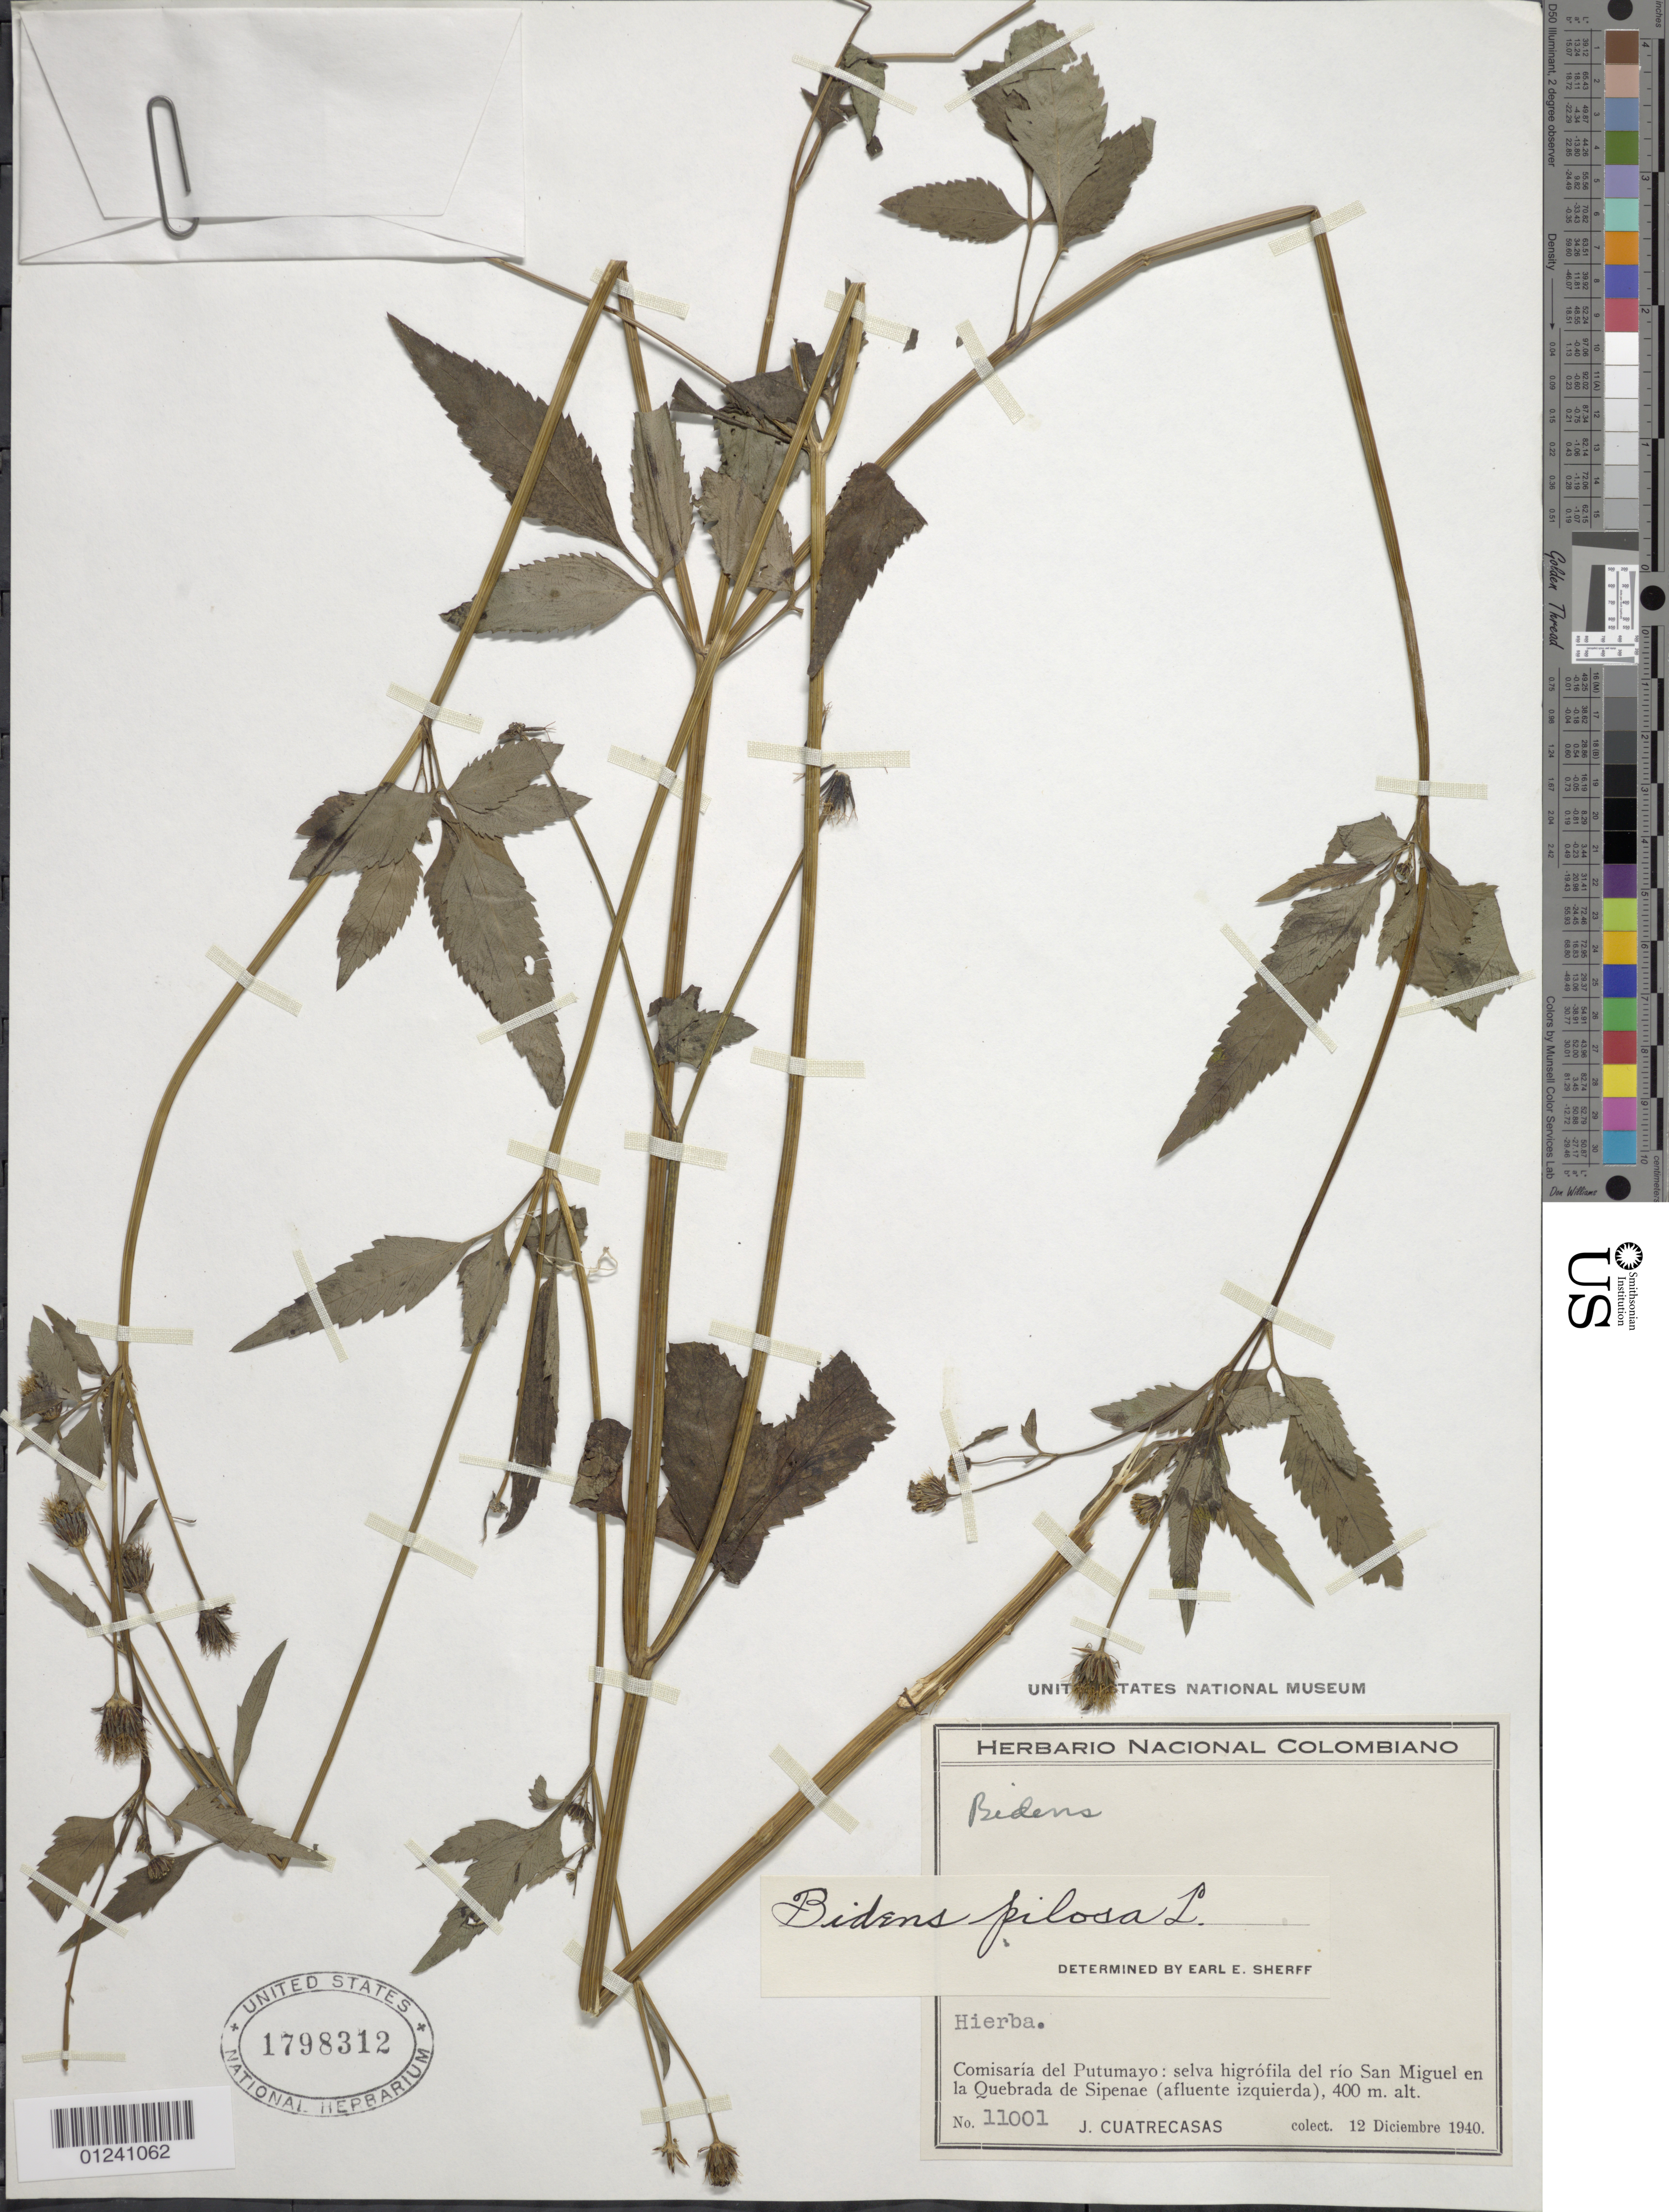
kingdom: Plantae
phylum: Tracheophyta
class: Magnoliopsida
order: Asterales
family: Asteraceae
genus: Bidens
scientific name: Bidens pilosa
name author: L.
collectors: J. Cuatrecasas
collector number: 11001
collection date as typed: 12 Dec 1940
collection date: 1940-12-12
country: Colombia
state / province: Putumayo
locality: selva higrófila del Río Sal Miguel en la Quebrada de Sipenae (afluente Izquierda)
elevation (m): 400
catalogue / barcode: US 1798312